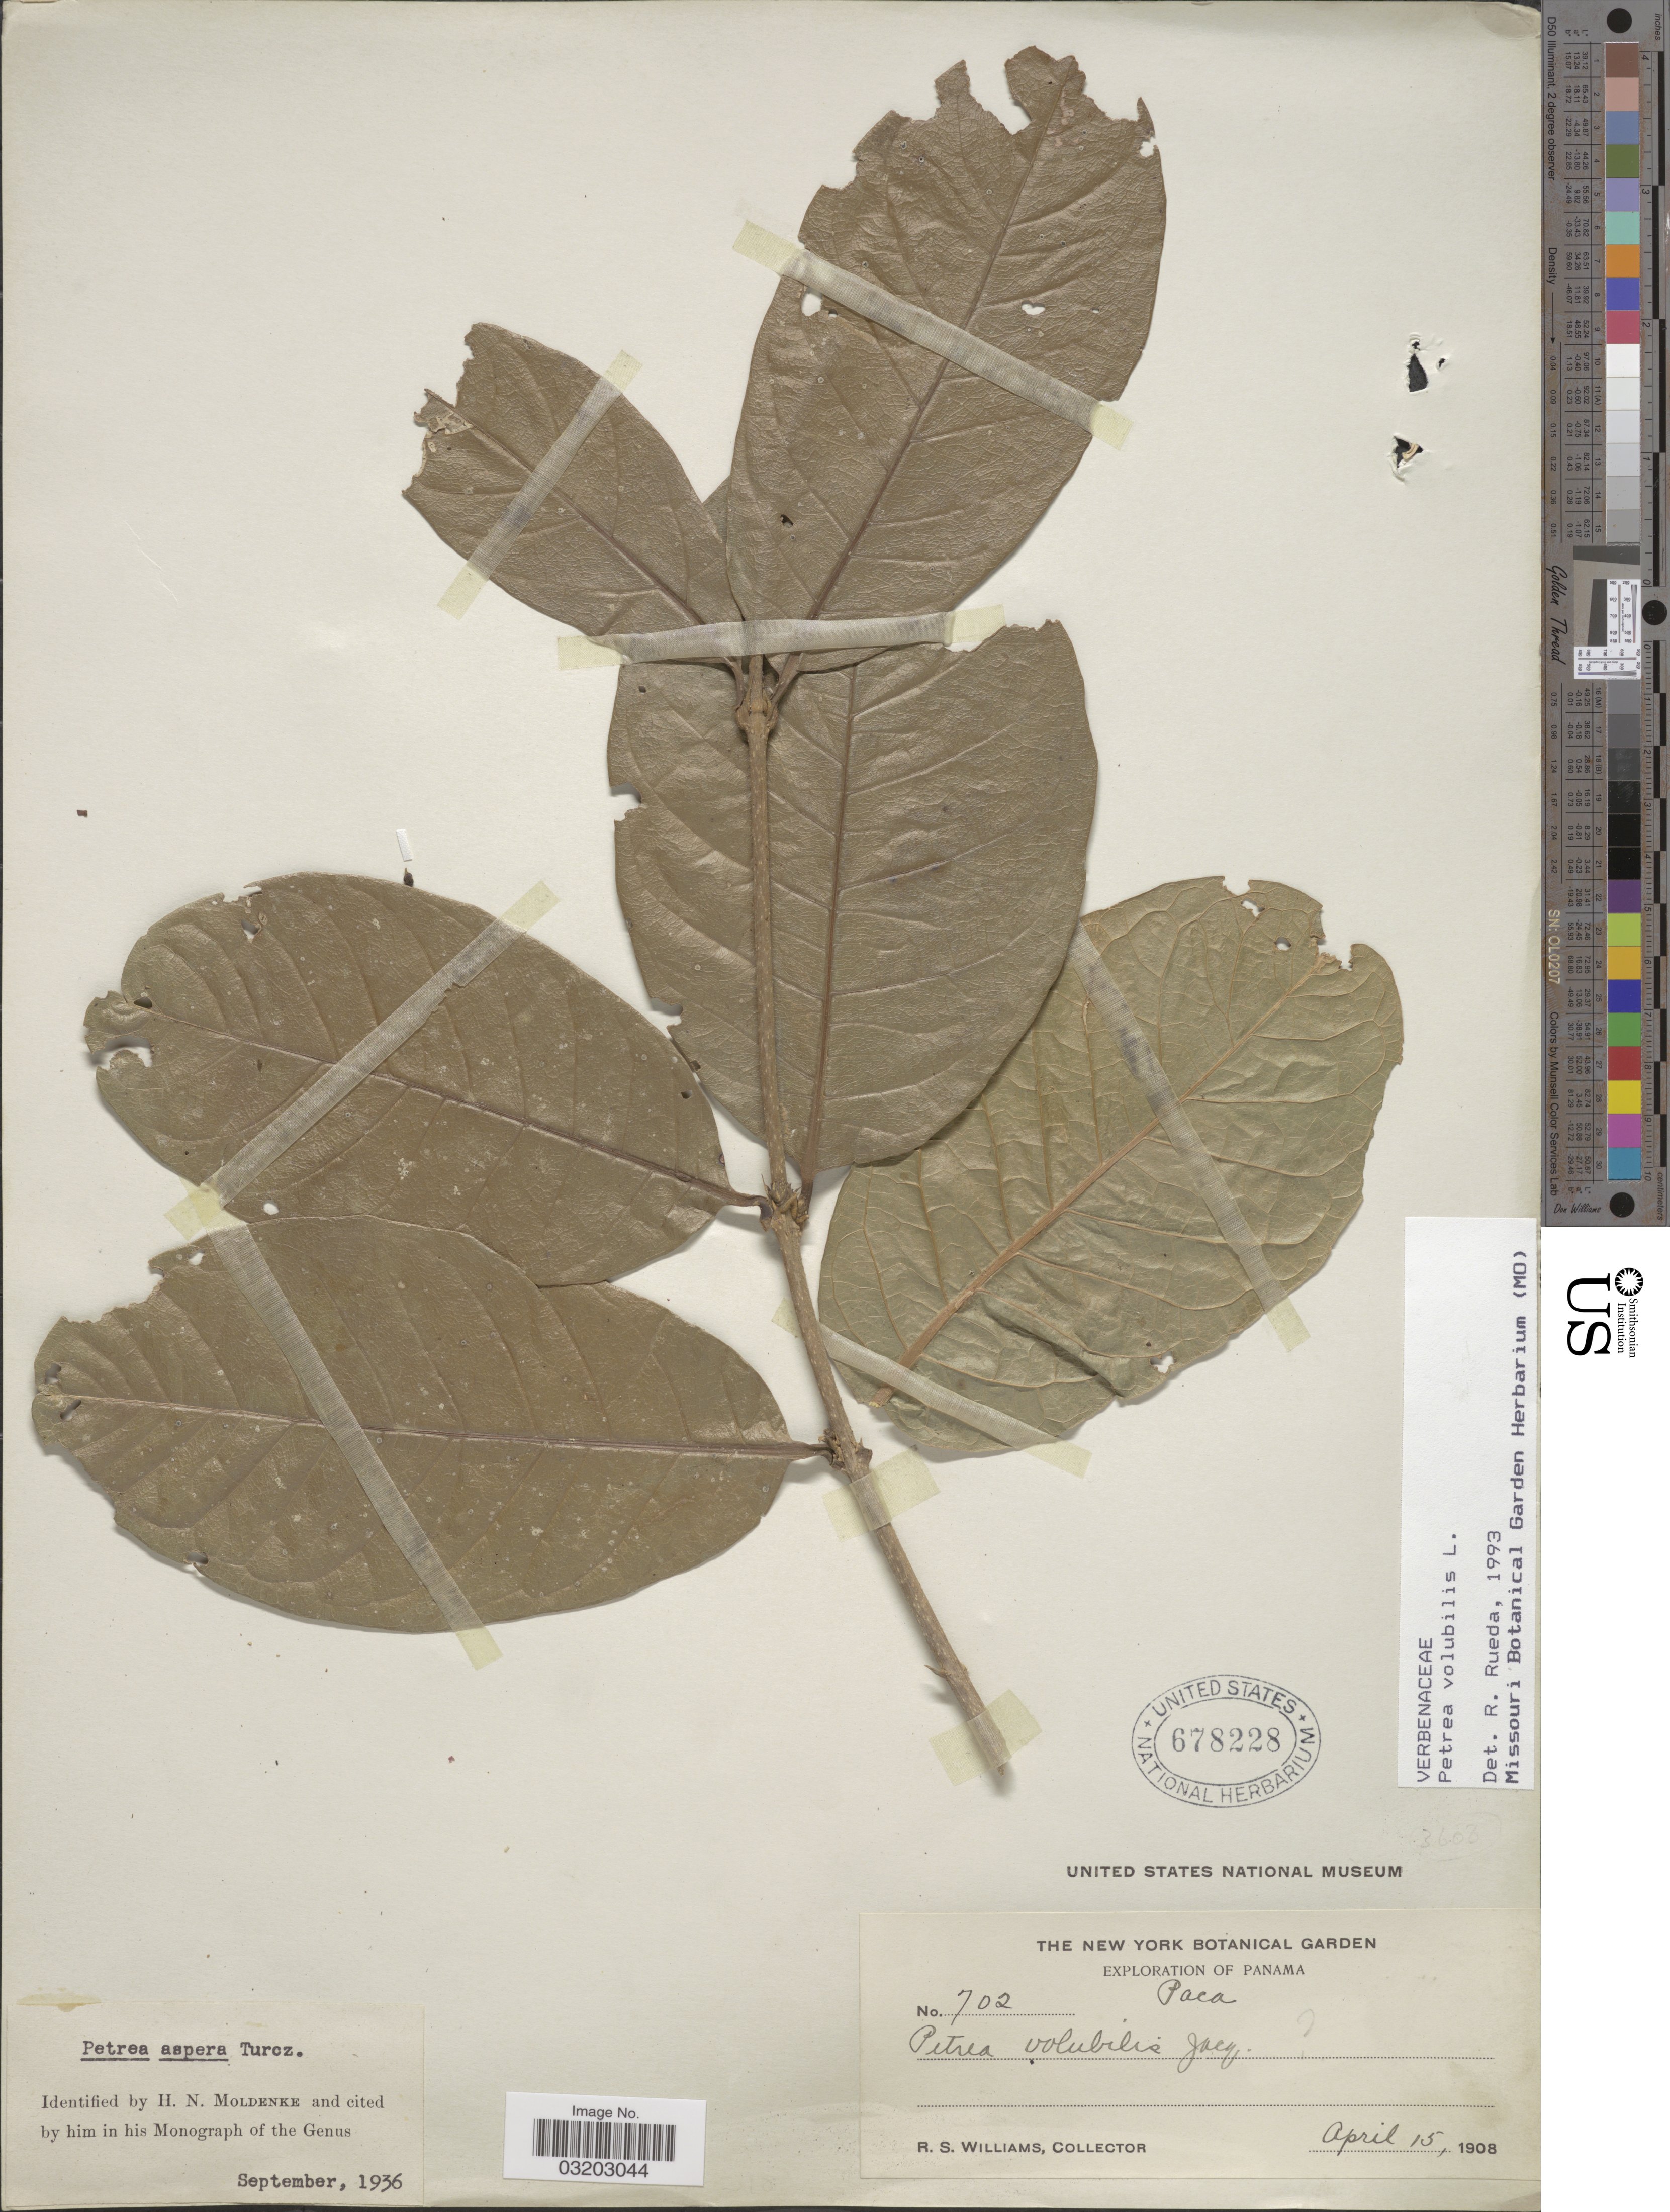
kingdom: Plantae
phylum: Tracheophyta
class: Magnoliopsida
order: Lamiales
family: Verbenaceae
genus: Petrea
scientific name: Petrea volubilis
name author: L.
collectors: R. S. Williams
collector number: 702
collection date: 1908-04-15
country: Panama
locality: Paca.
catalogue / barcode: US 678228